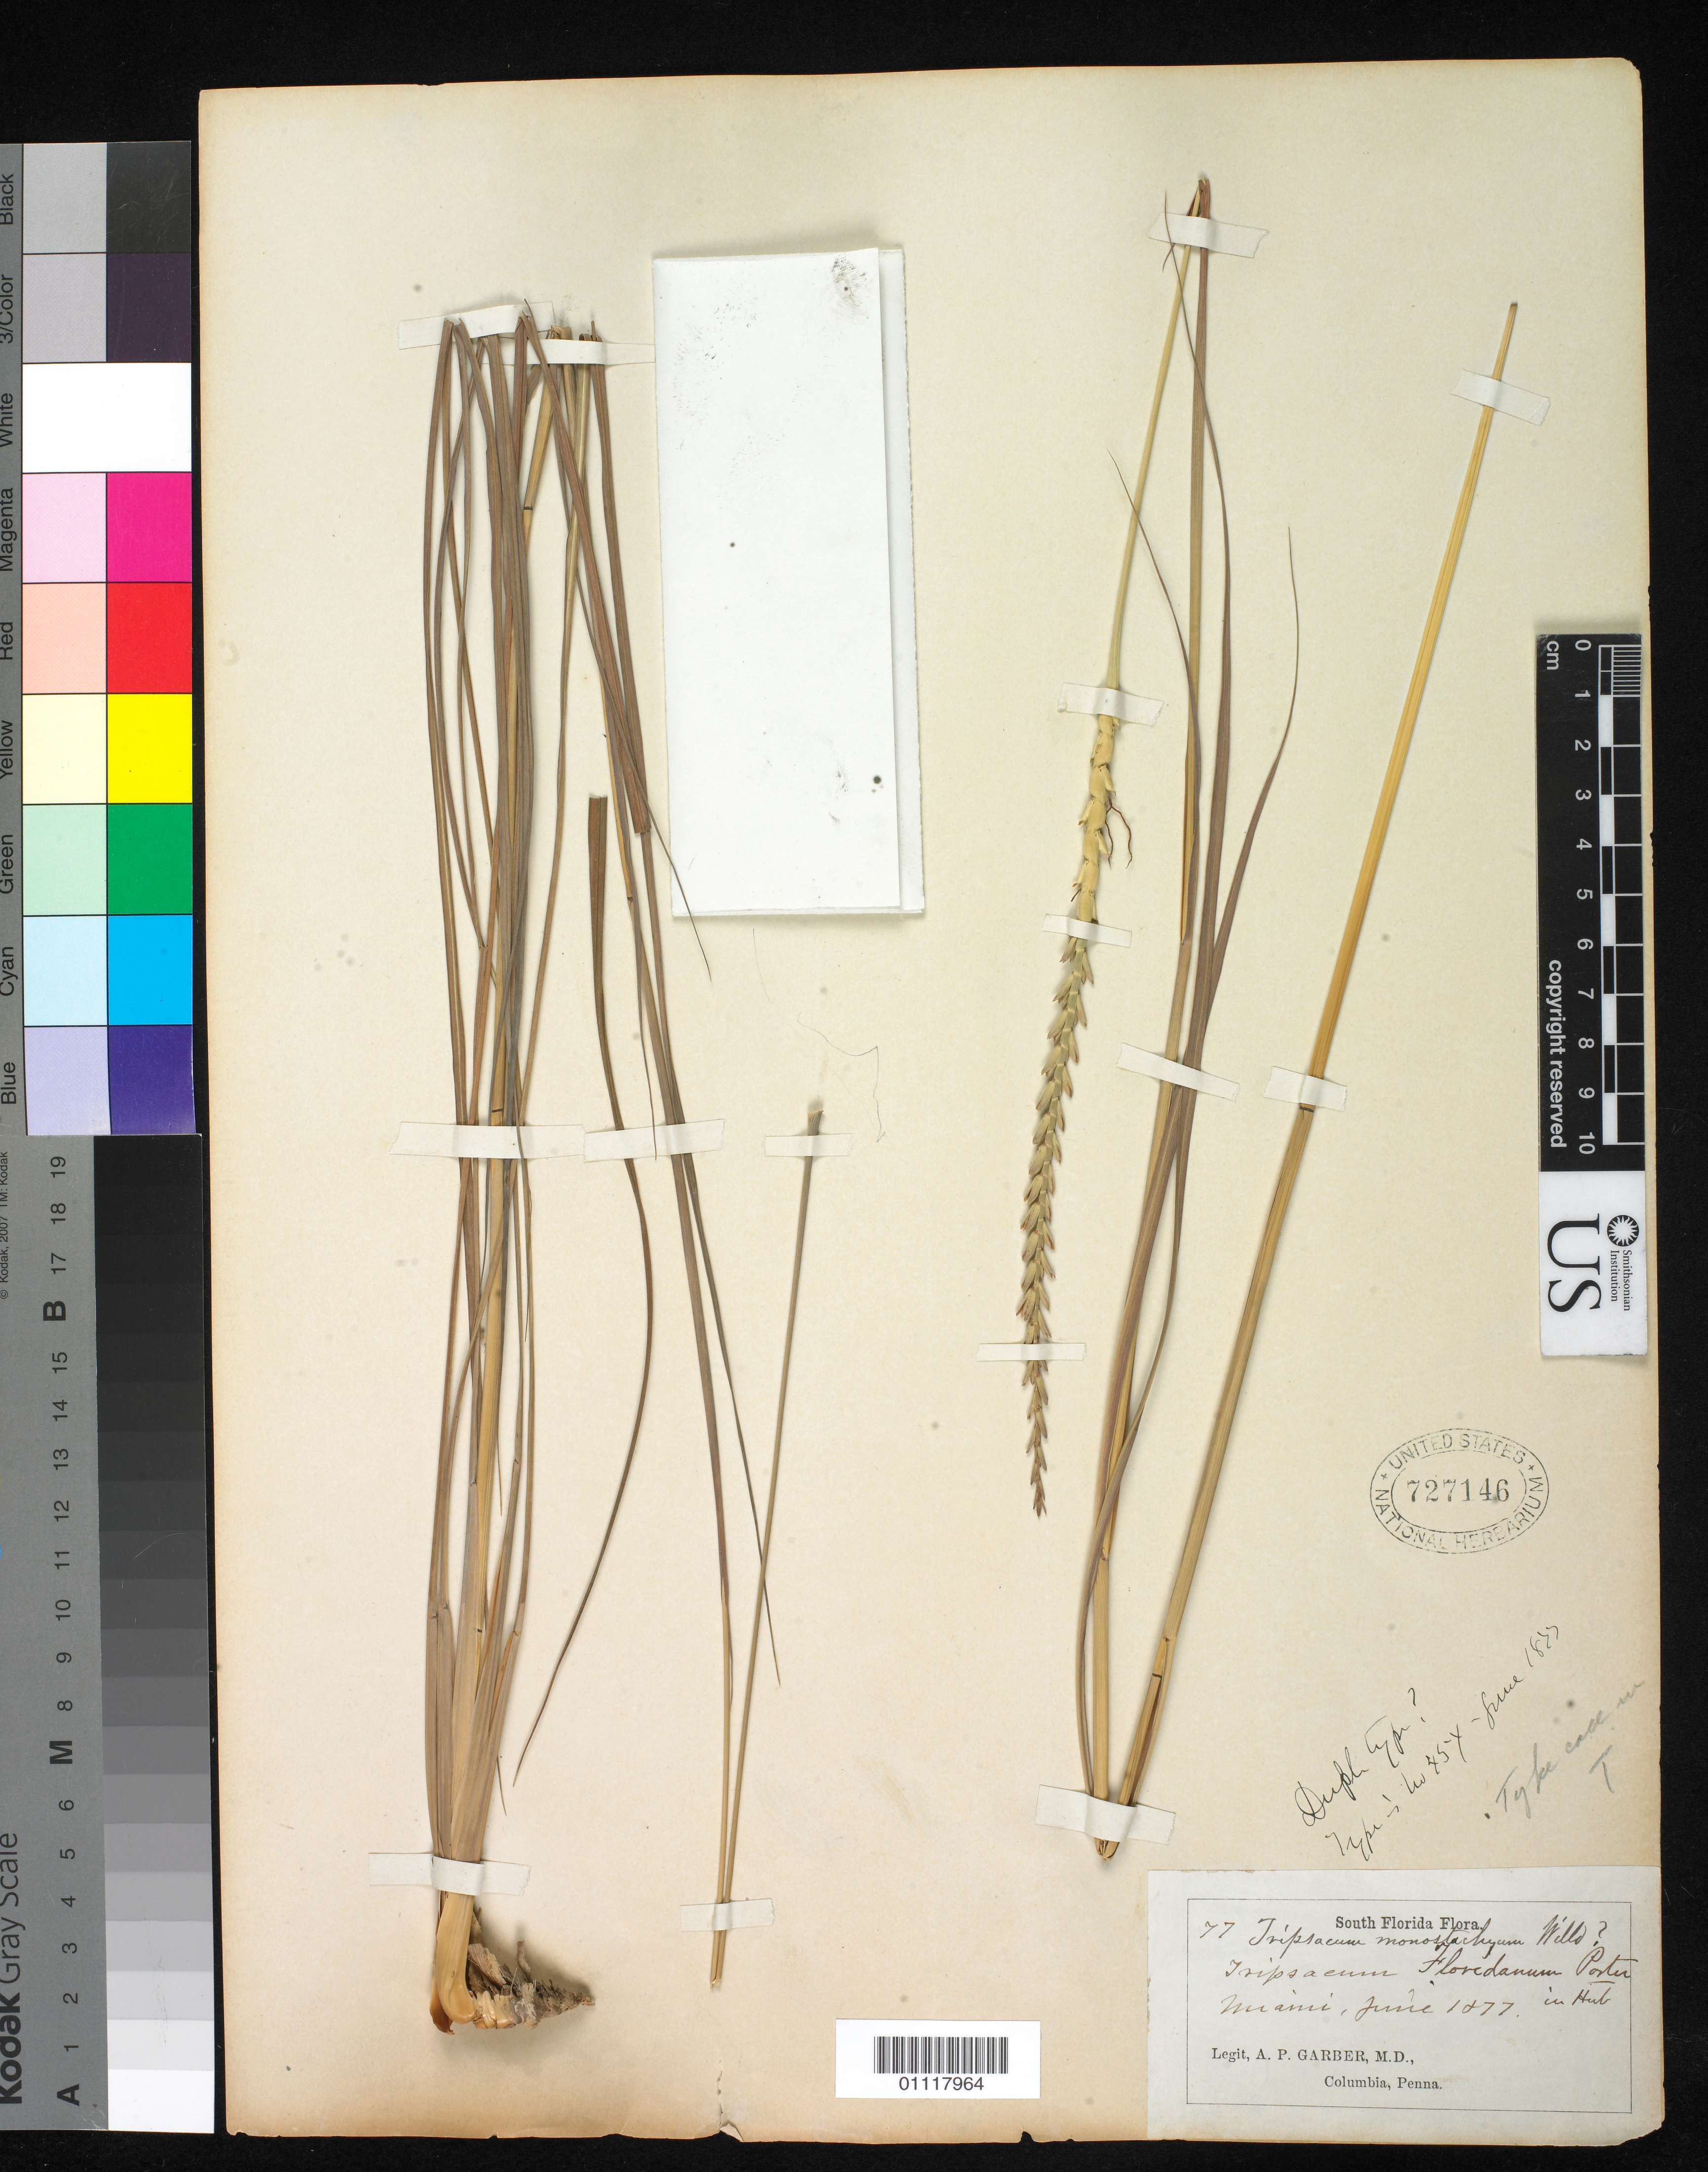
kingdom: Plantae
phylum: Tracheophyta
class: Liliopsida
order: Poales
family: Poaceae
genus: Tripsacum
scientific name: Tripsacum floridanum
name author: Porter ex Vasey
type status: Syntype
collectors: A. P. Garber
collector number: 77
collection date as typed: Jun 1877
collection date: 1877-06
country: United States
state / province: Florida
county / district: Dade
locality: Miami.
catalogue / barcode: US 727146